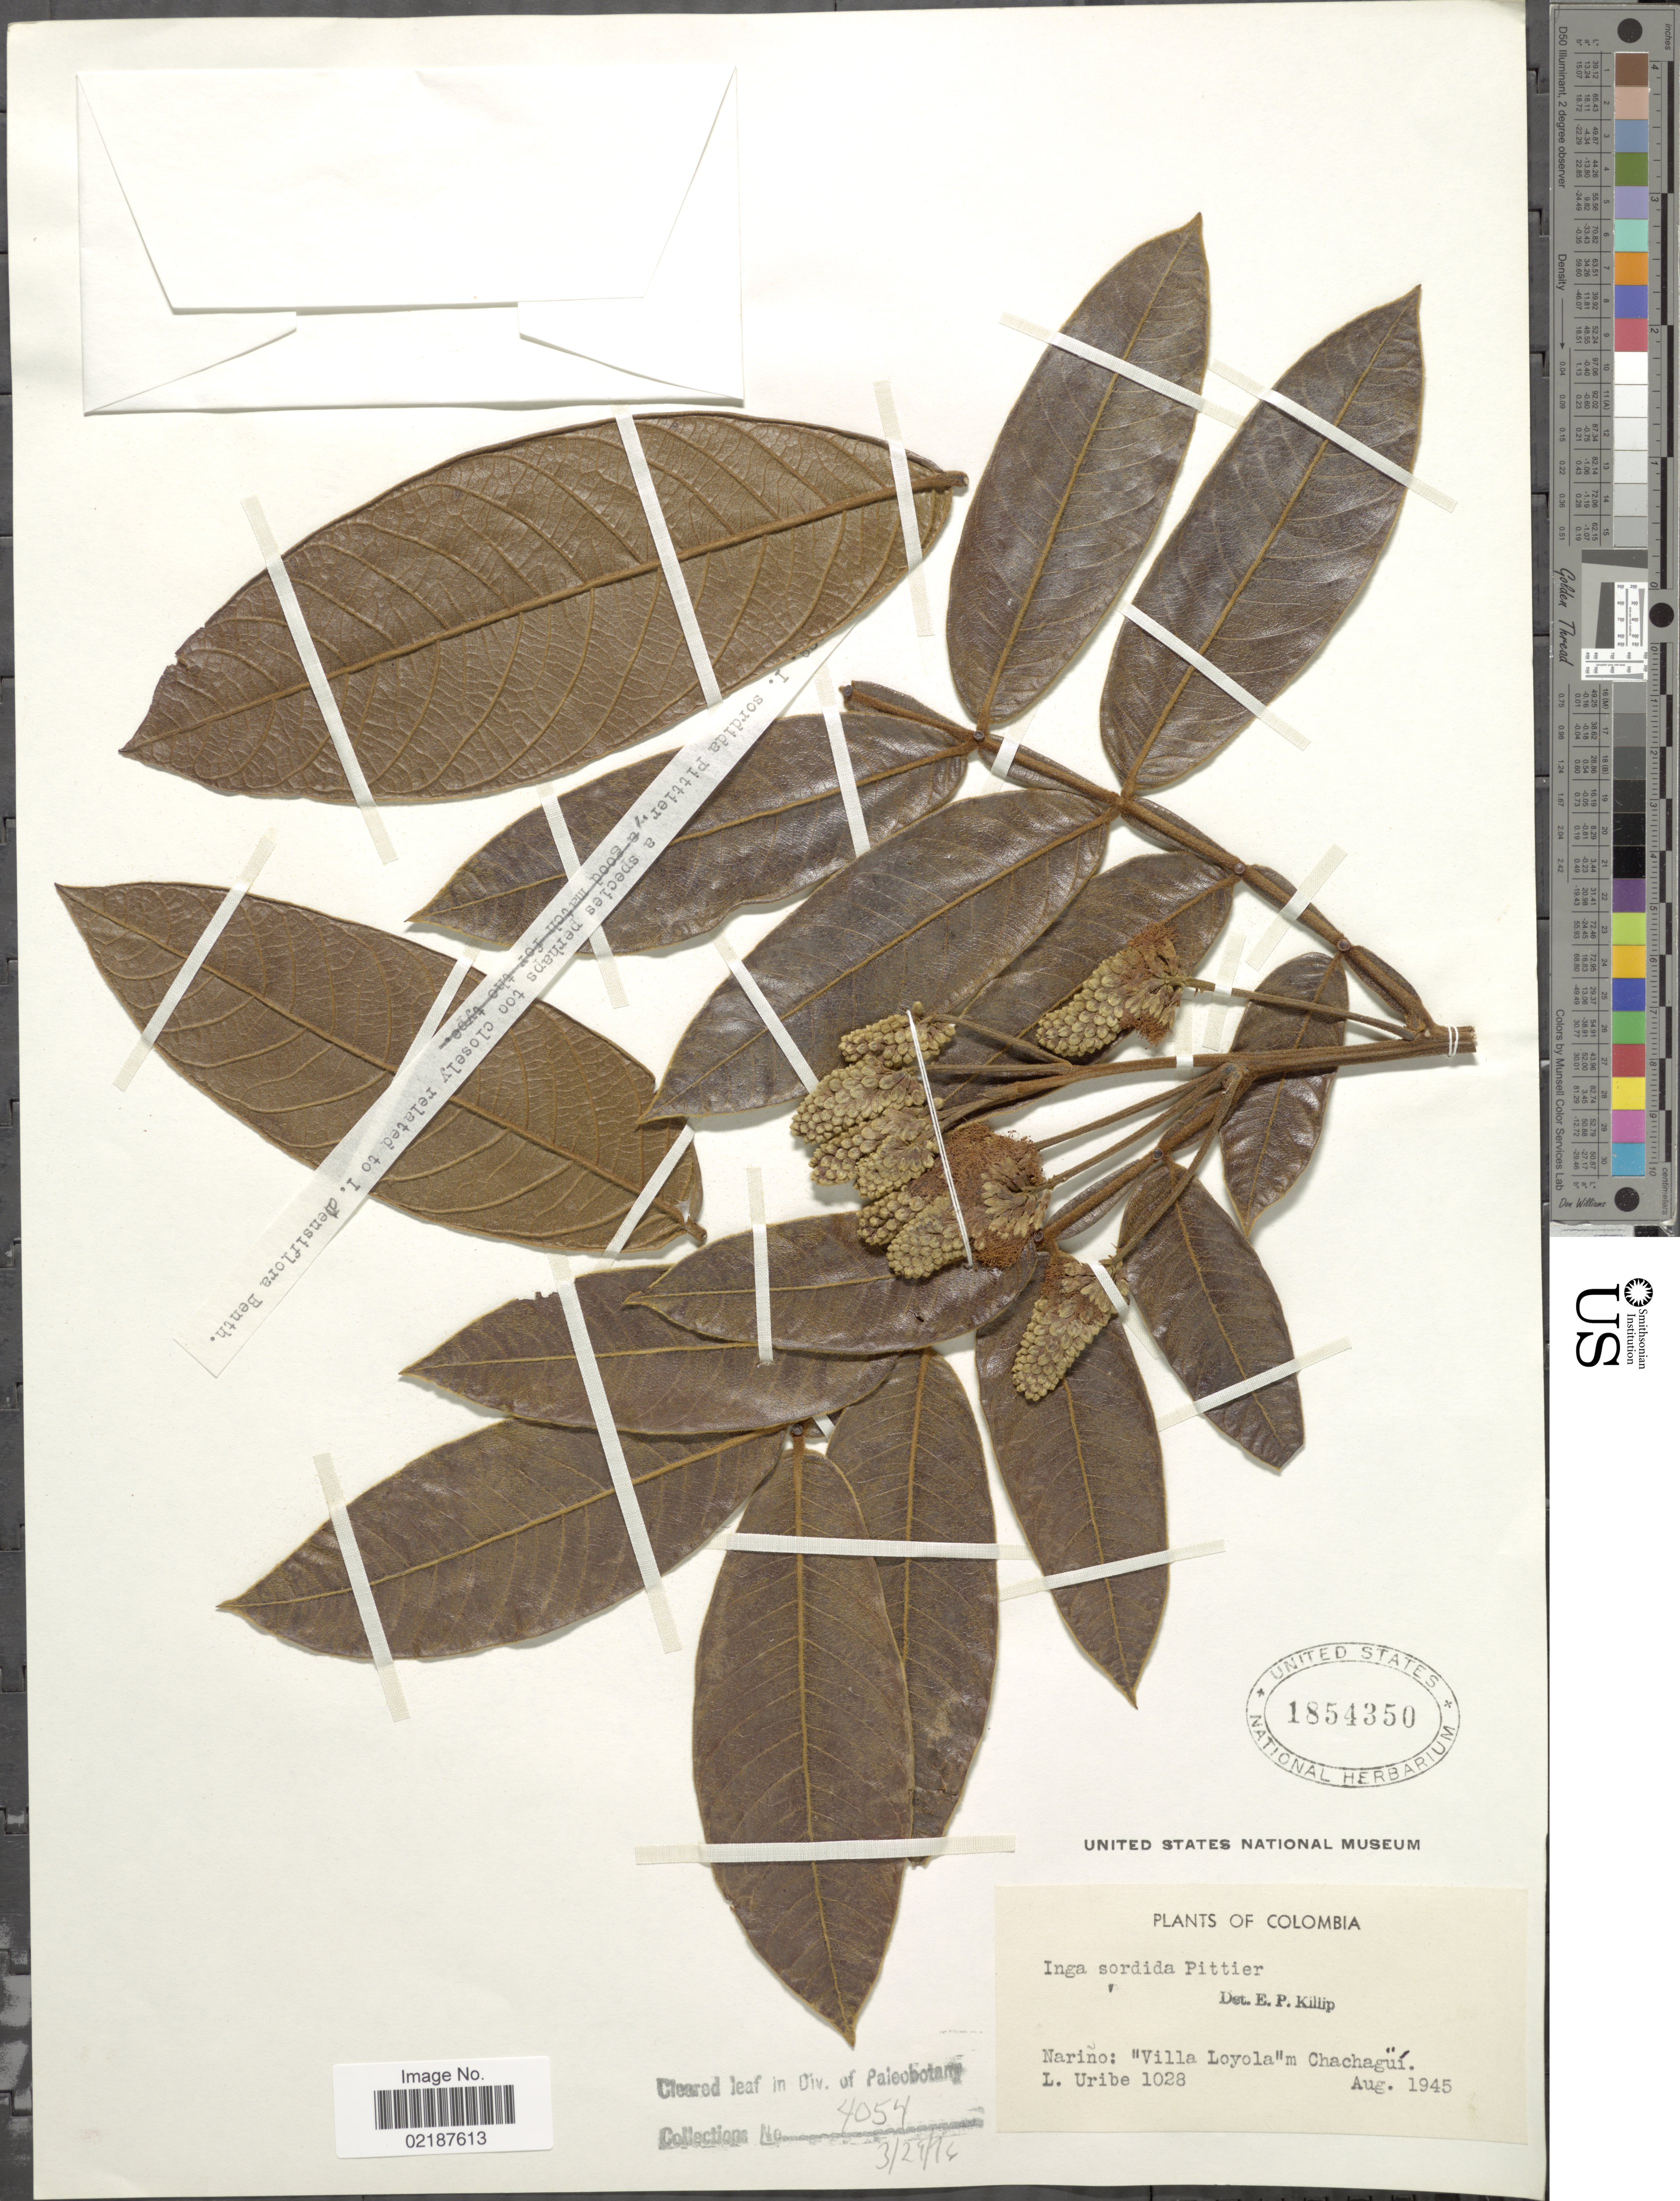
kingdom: Plantae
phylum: Tracheophyta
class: Magnoliopsida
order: Fabales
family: Fabaceae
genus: Inga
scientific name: Inga densiflora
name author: Benth.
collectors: L. Uribe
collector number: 1028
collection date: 1945-08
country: Colombia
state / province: Nariño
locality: Villa Loyola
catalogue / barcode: US 1854350